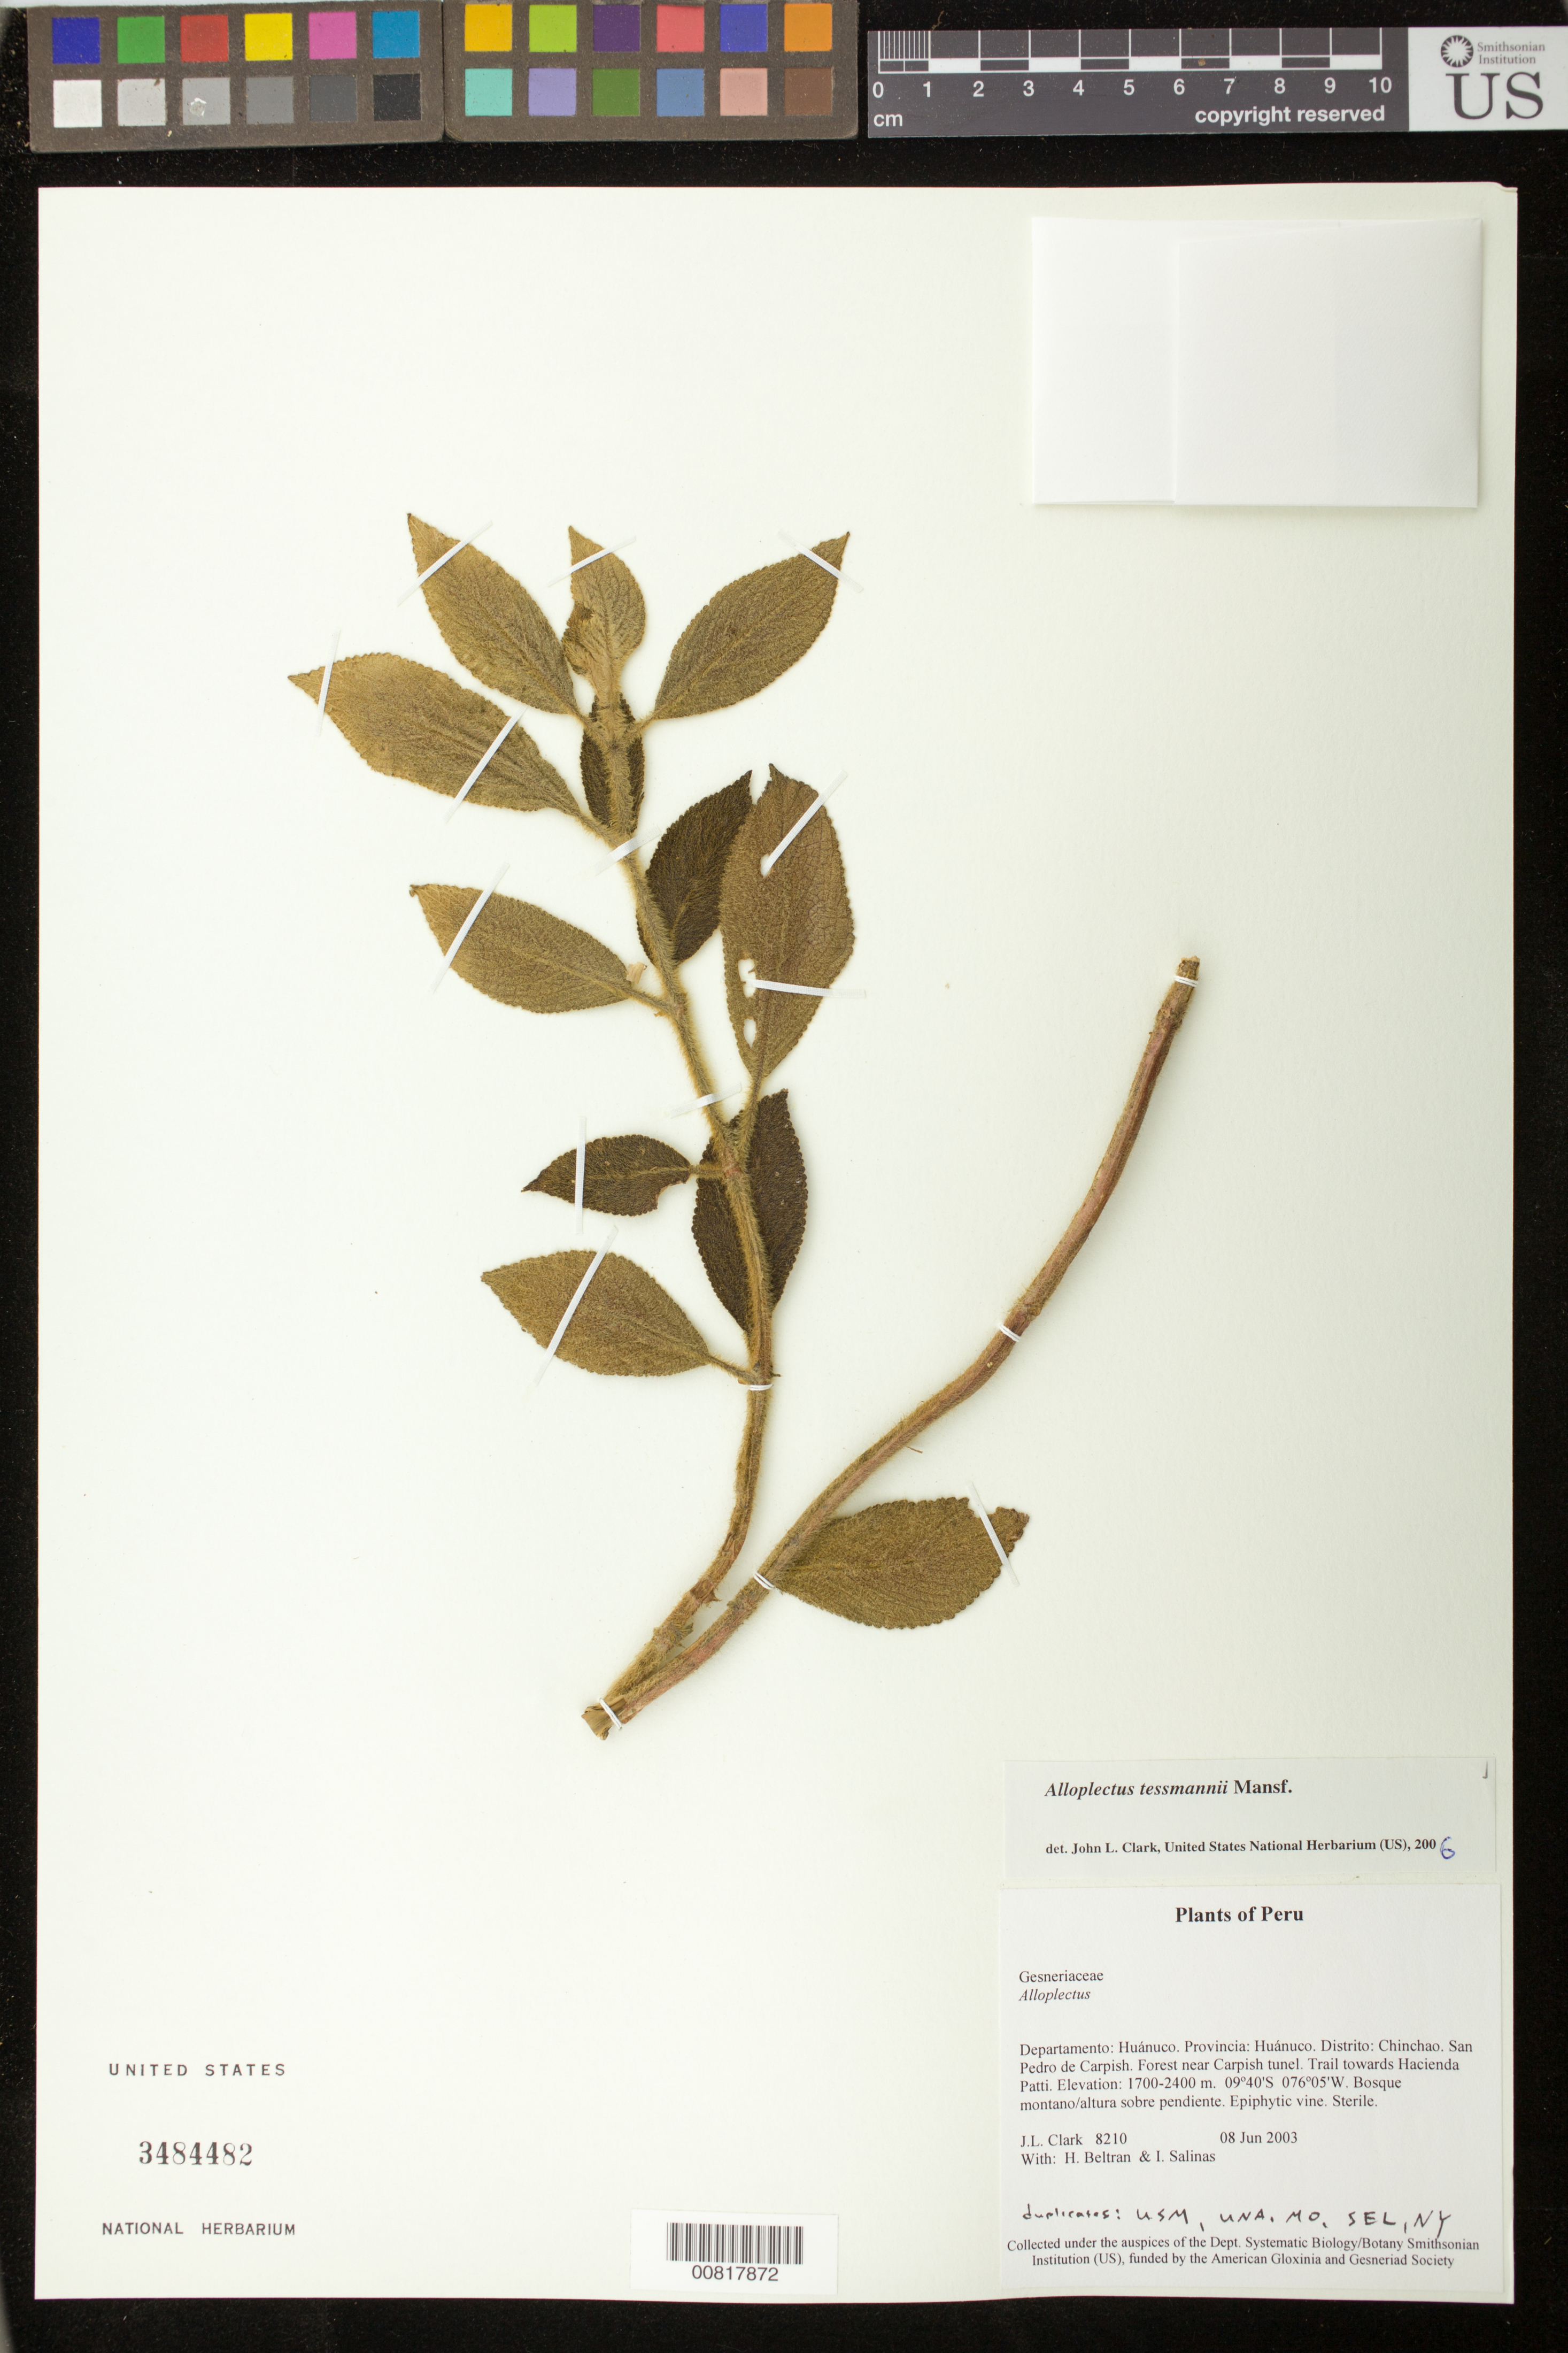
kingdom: Plantae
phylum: Tracheophyta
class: Magnoliopsida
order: Lamiales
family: Gesneriaceae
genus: Alloplectus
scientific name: Alloplectus tessmannii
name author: Mansf.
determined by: Clark, J. L., (SEL), The Marie Selby Botanical Garden (UNITED STATES)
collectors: J. L. Clark, H. Beltran & I. Salinas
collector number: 8210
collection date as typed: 08 Jun 2003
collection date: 2003-06-08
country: Peru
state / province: Huánuco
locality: Huánuco. Distrito: Chinchao. San Pedro de Carpish. Forest near Carpish tunel. Trail towards Hacienda Patti.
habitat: Bosque montano/altura sobre pendiente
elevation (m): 1700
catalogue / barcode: US 3484482